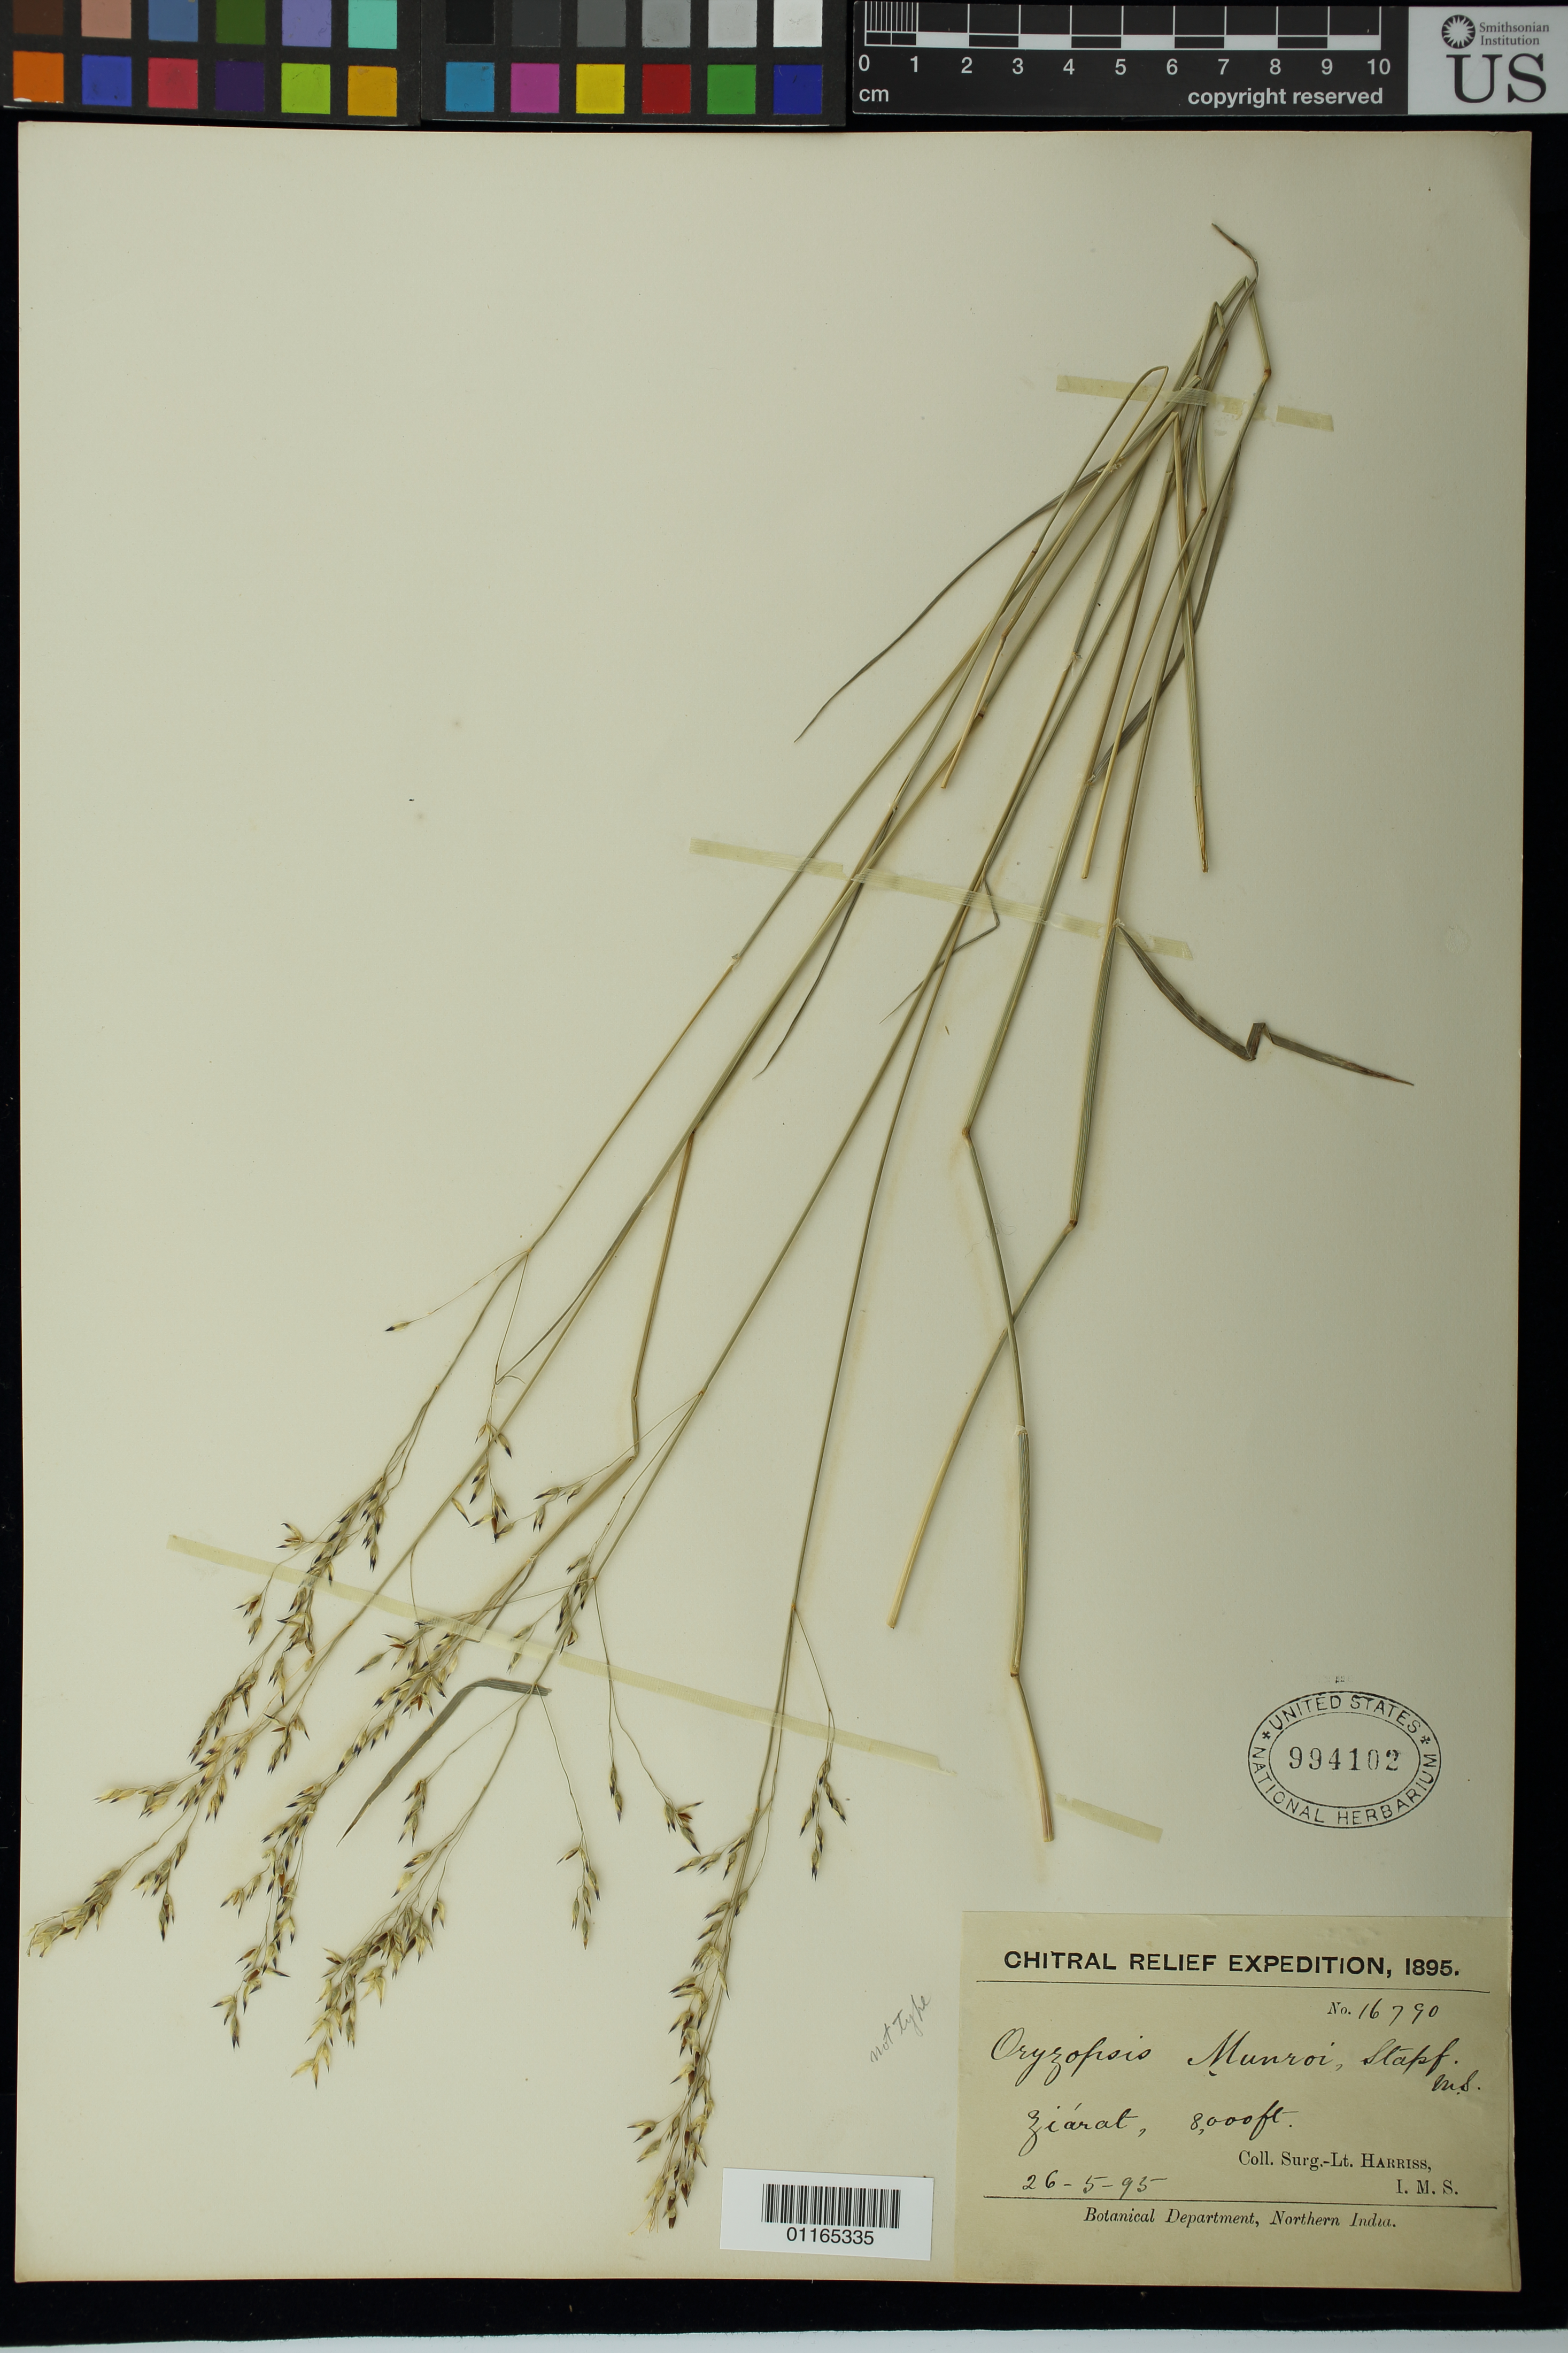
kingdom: Plantae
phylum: Tracheophyta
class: Liliopsida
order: Poales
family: Poaceae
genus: Oryzopsis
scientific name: Oryzopsis munroi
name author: Stapf in Hook. f.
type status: Possible Syntype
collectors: S. A. Harris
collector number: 16790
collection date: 1895-05-26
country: Pakistan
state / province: Balochistan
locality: Ziarat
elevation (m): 2438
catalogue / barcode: US 994102